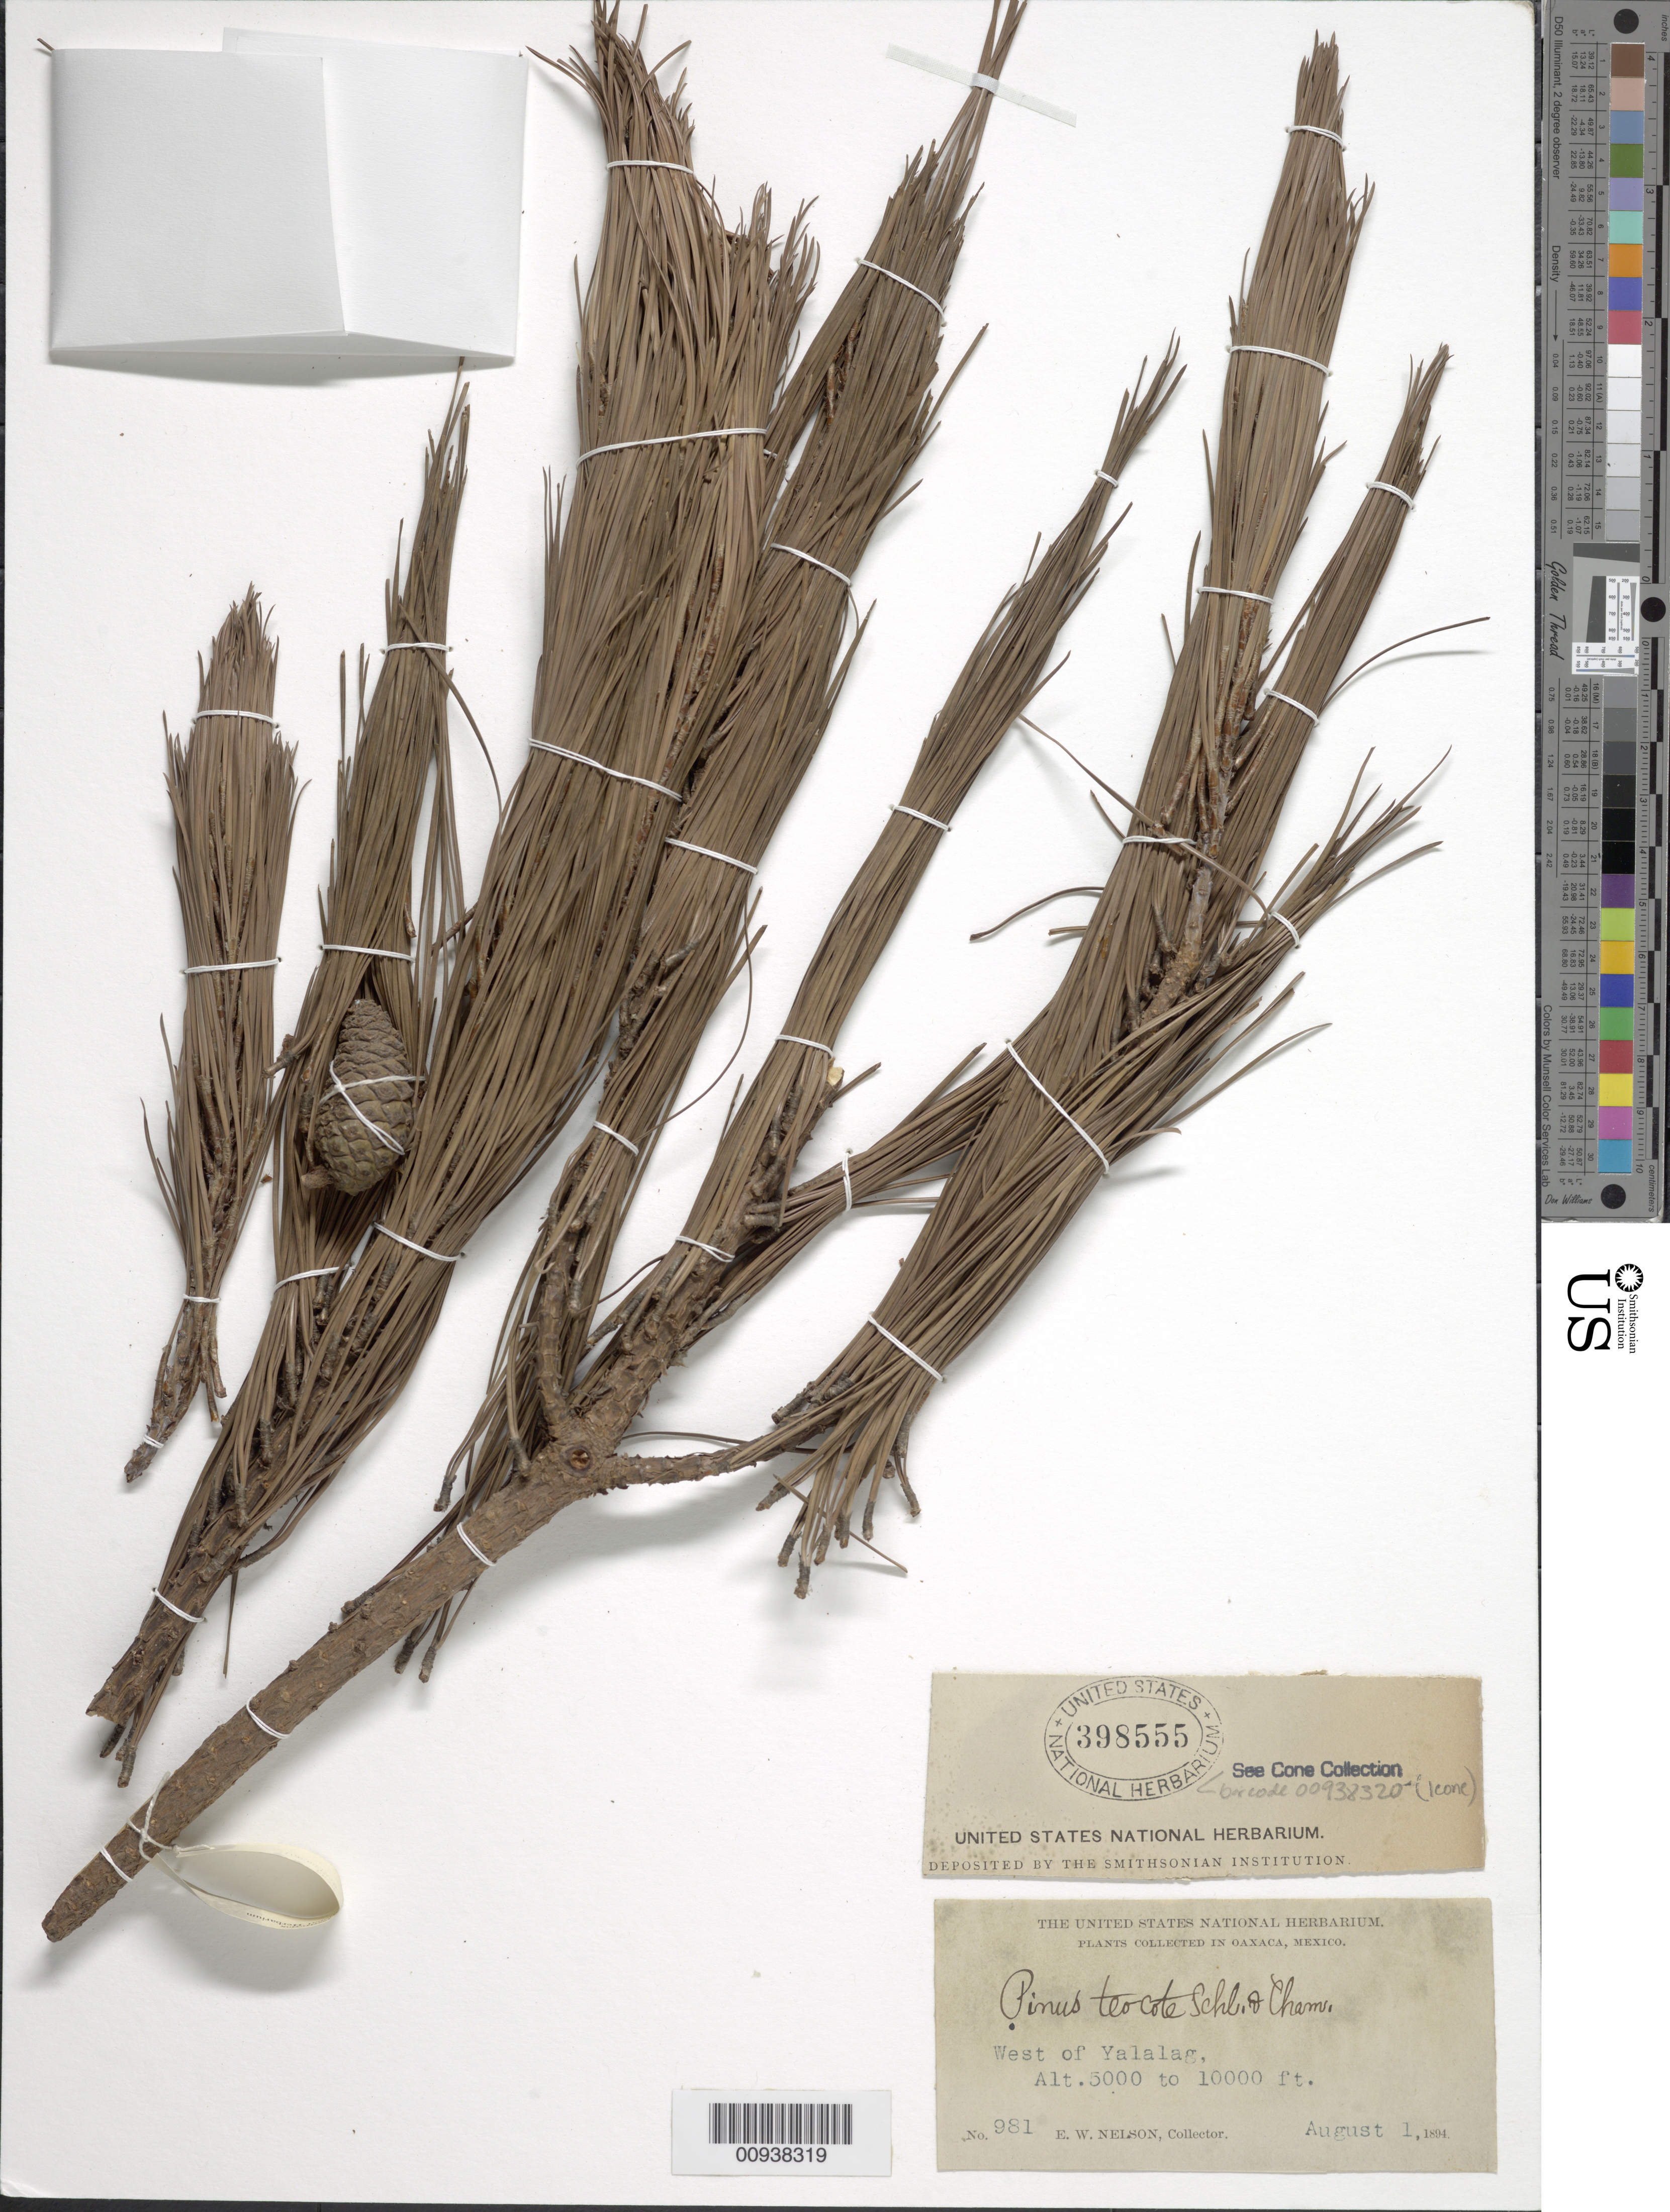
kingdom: Plantae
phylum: Tracheophyta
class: Pinopsida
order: Pinales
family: Pinaceae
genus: Pinus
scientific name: Pinus teocote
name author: Schltdl. & Cham.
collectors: E. W. Nelson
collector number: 981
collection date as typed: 01 Aug 1894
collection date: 1894-08-01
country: Mexico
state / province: Oaxaca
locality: West of Yalalag.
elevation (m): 1524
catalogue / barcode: US 398555